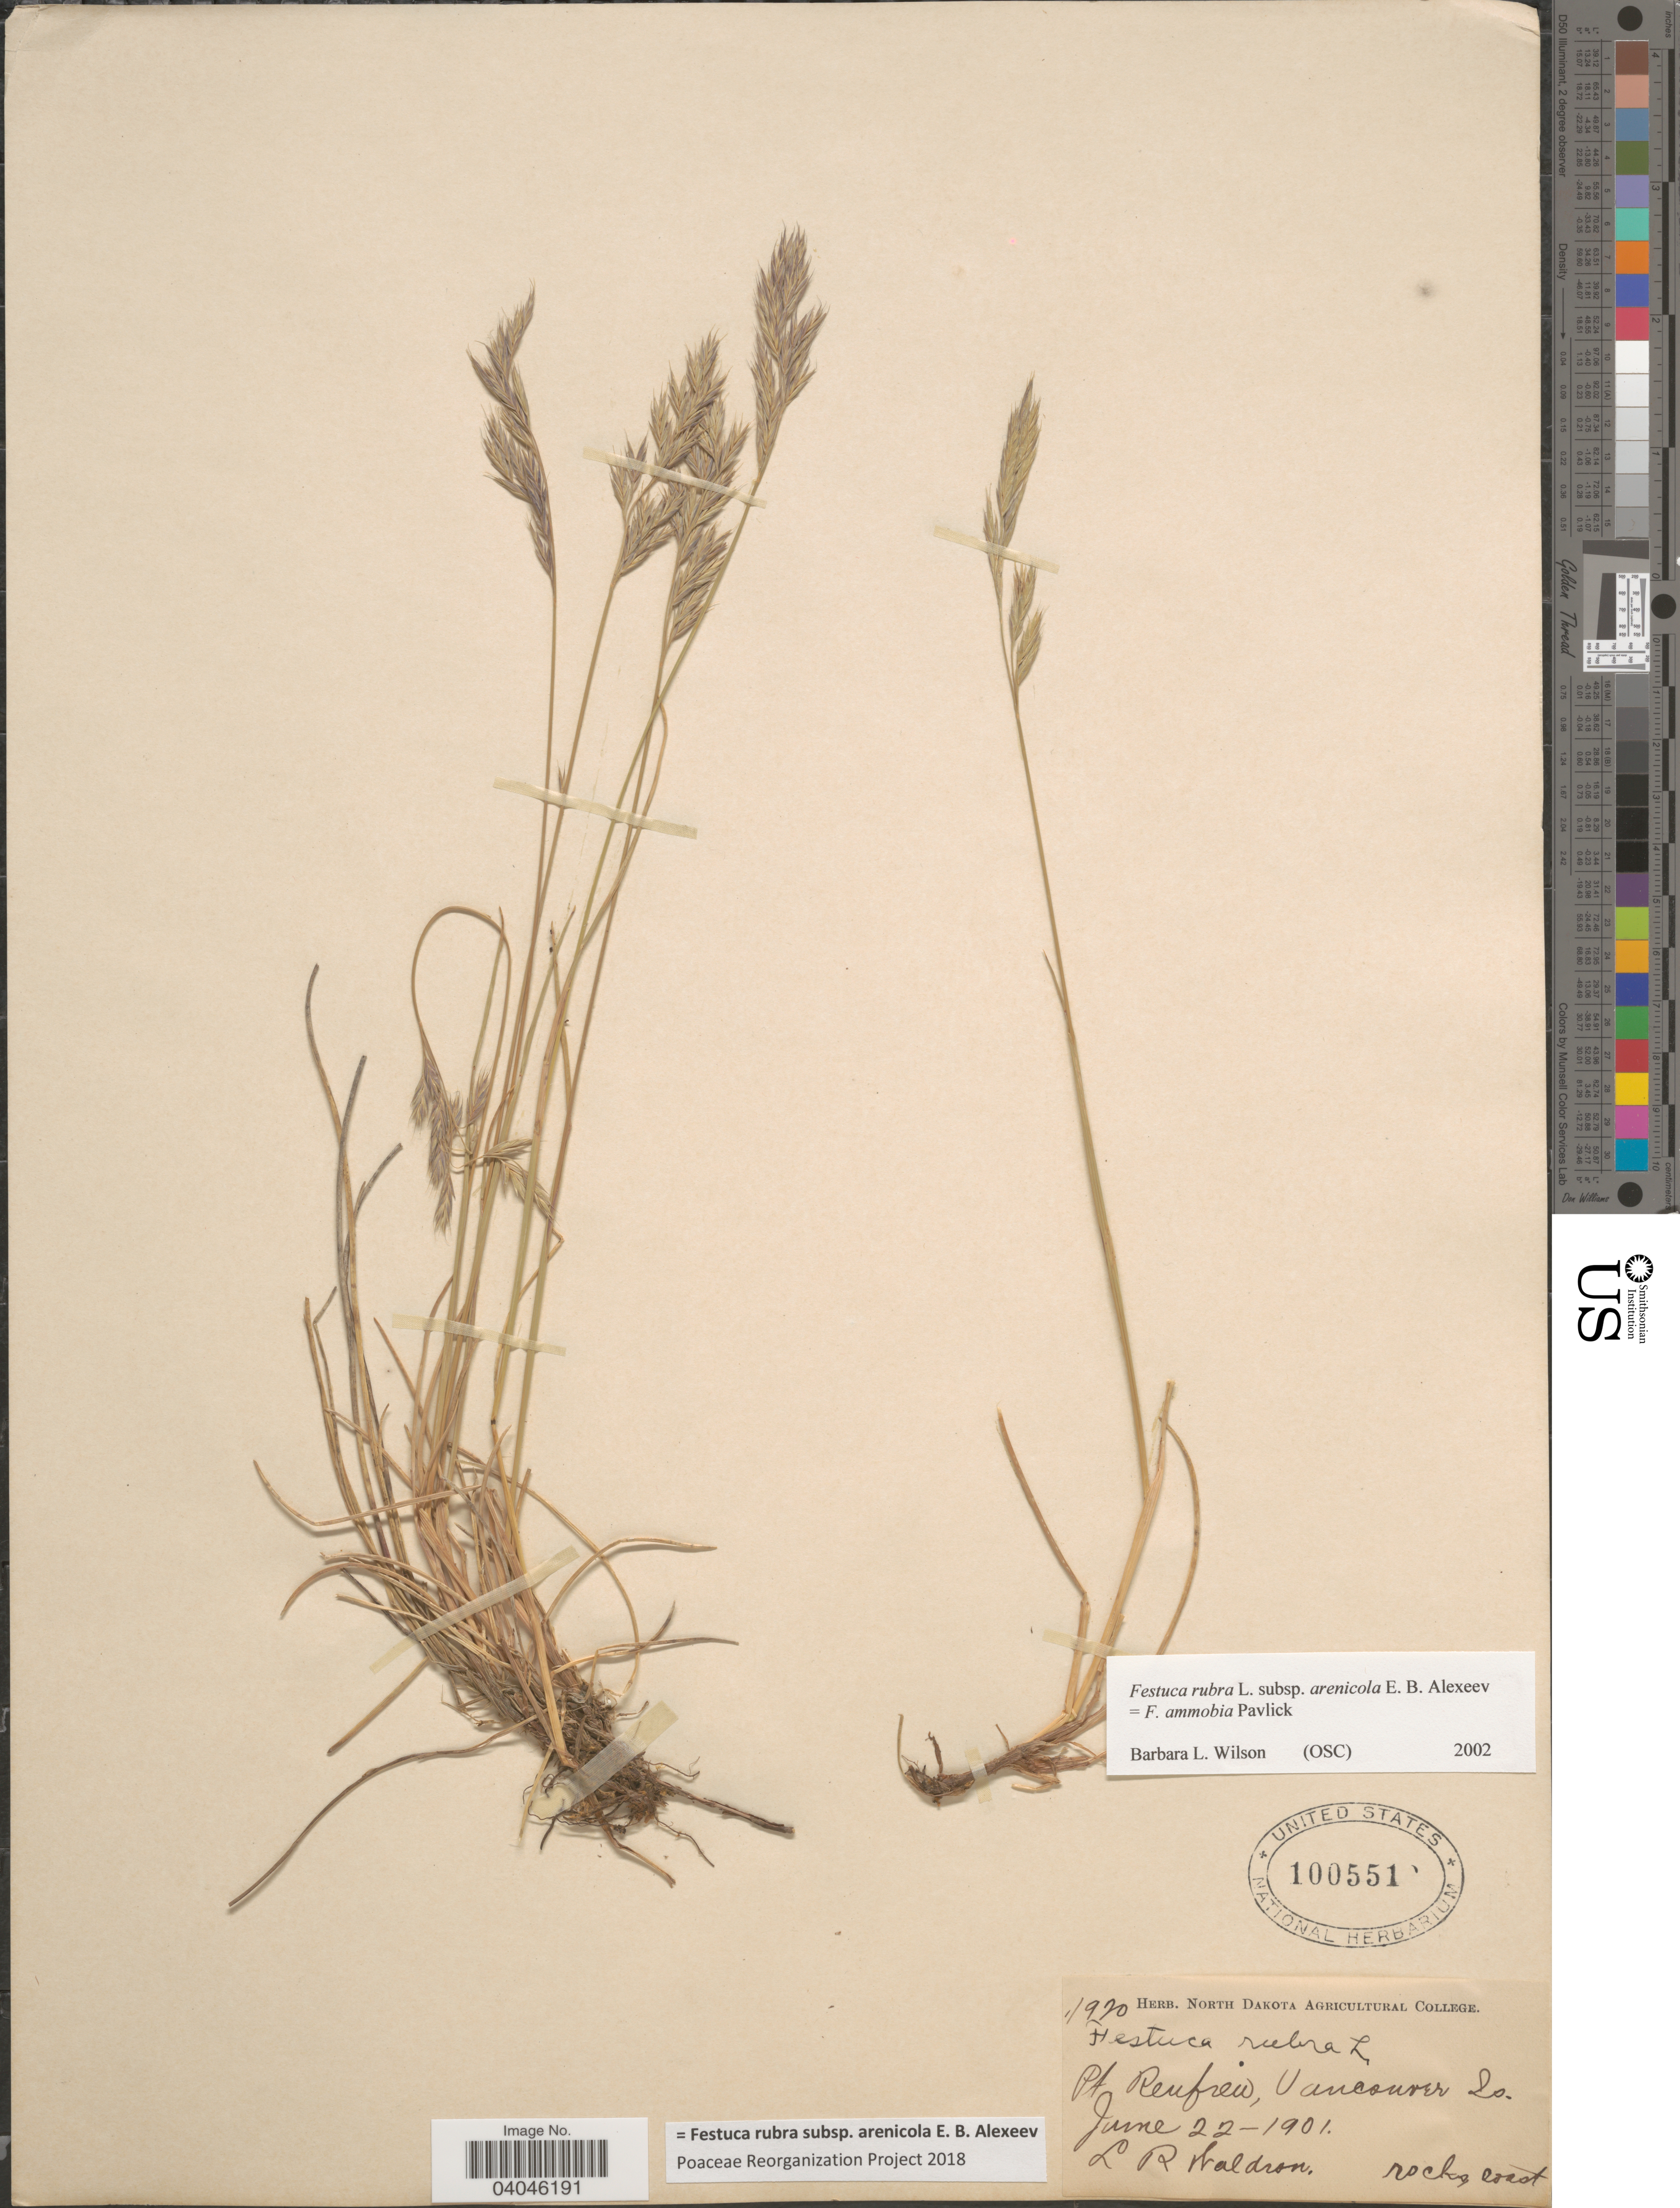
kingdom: Plantae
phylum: Tracheophyta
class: Liliopsida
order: Poales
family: Poaceae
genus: Festuca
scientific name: Festuca rubra subsp. arenicola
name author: E.B. Alexeev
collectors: L. Waldron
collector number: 1920*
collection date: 1901-06-22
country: Canada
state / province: British Columbia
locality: Pt Renfrew. Vancouver Is. Rocky coast.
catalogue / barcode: US 100551